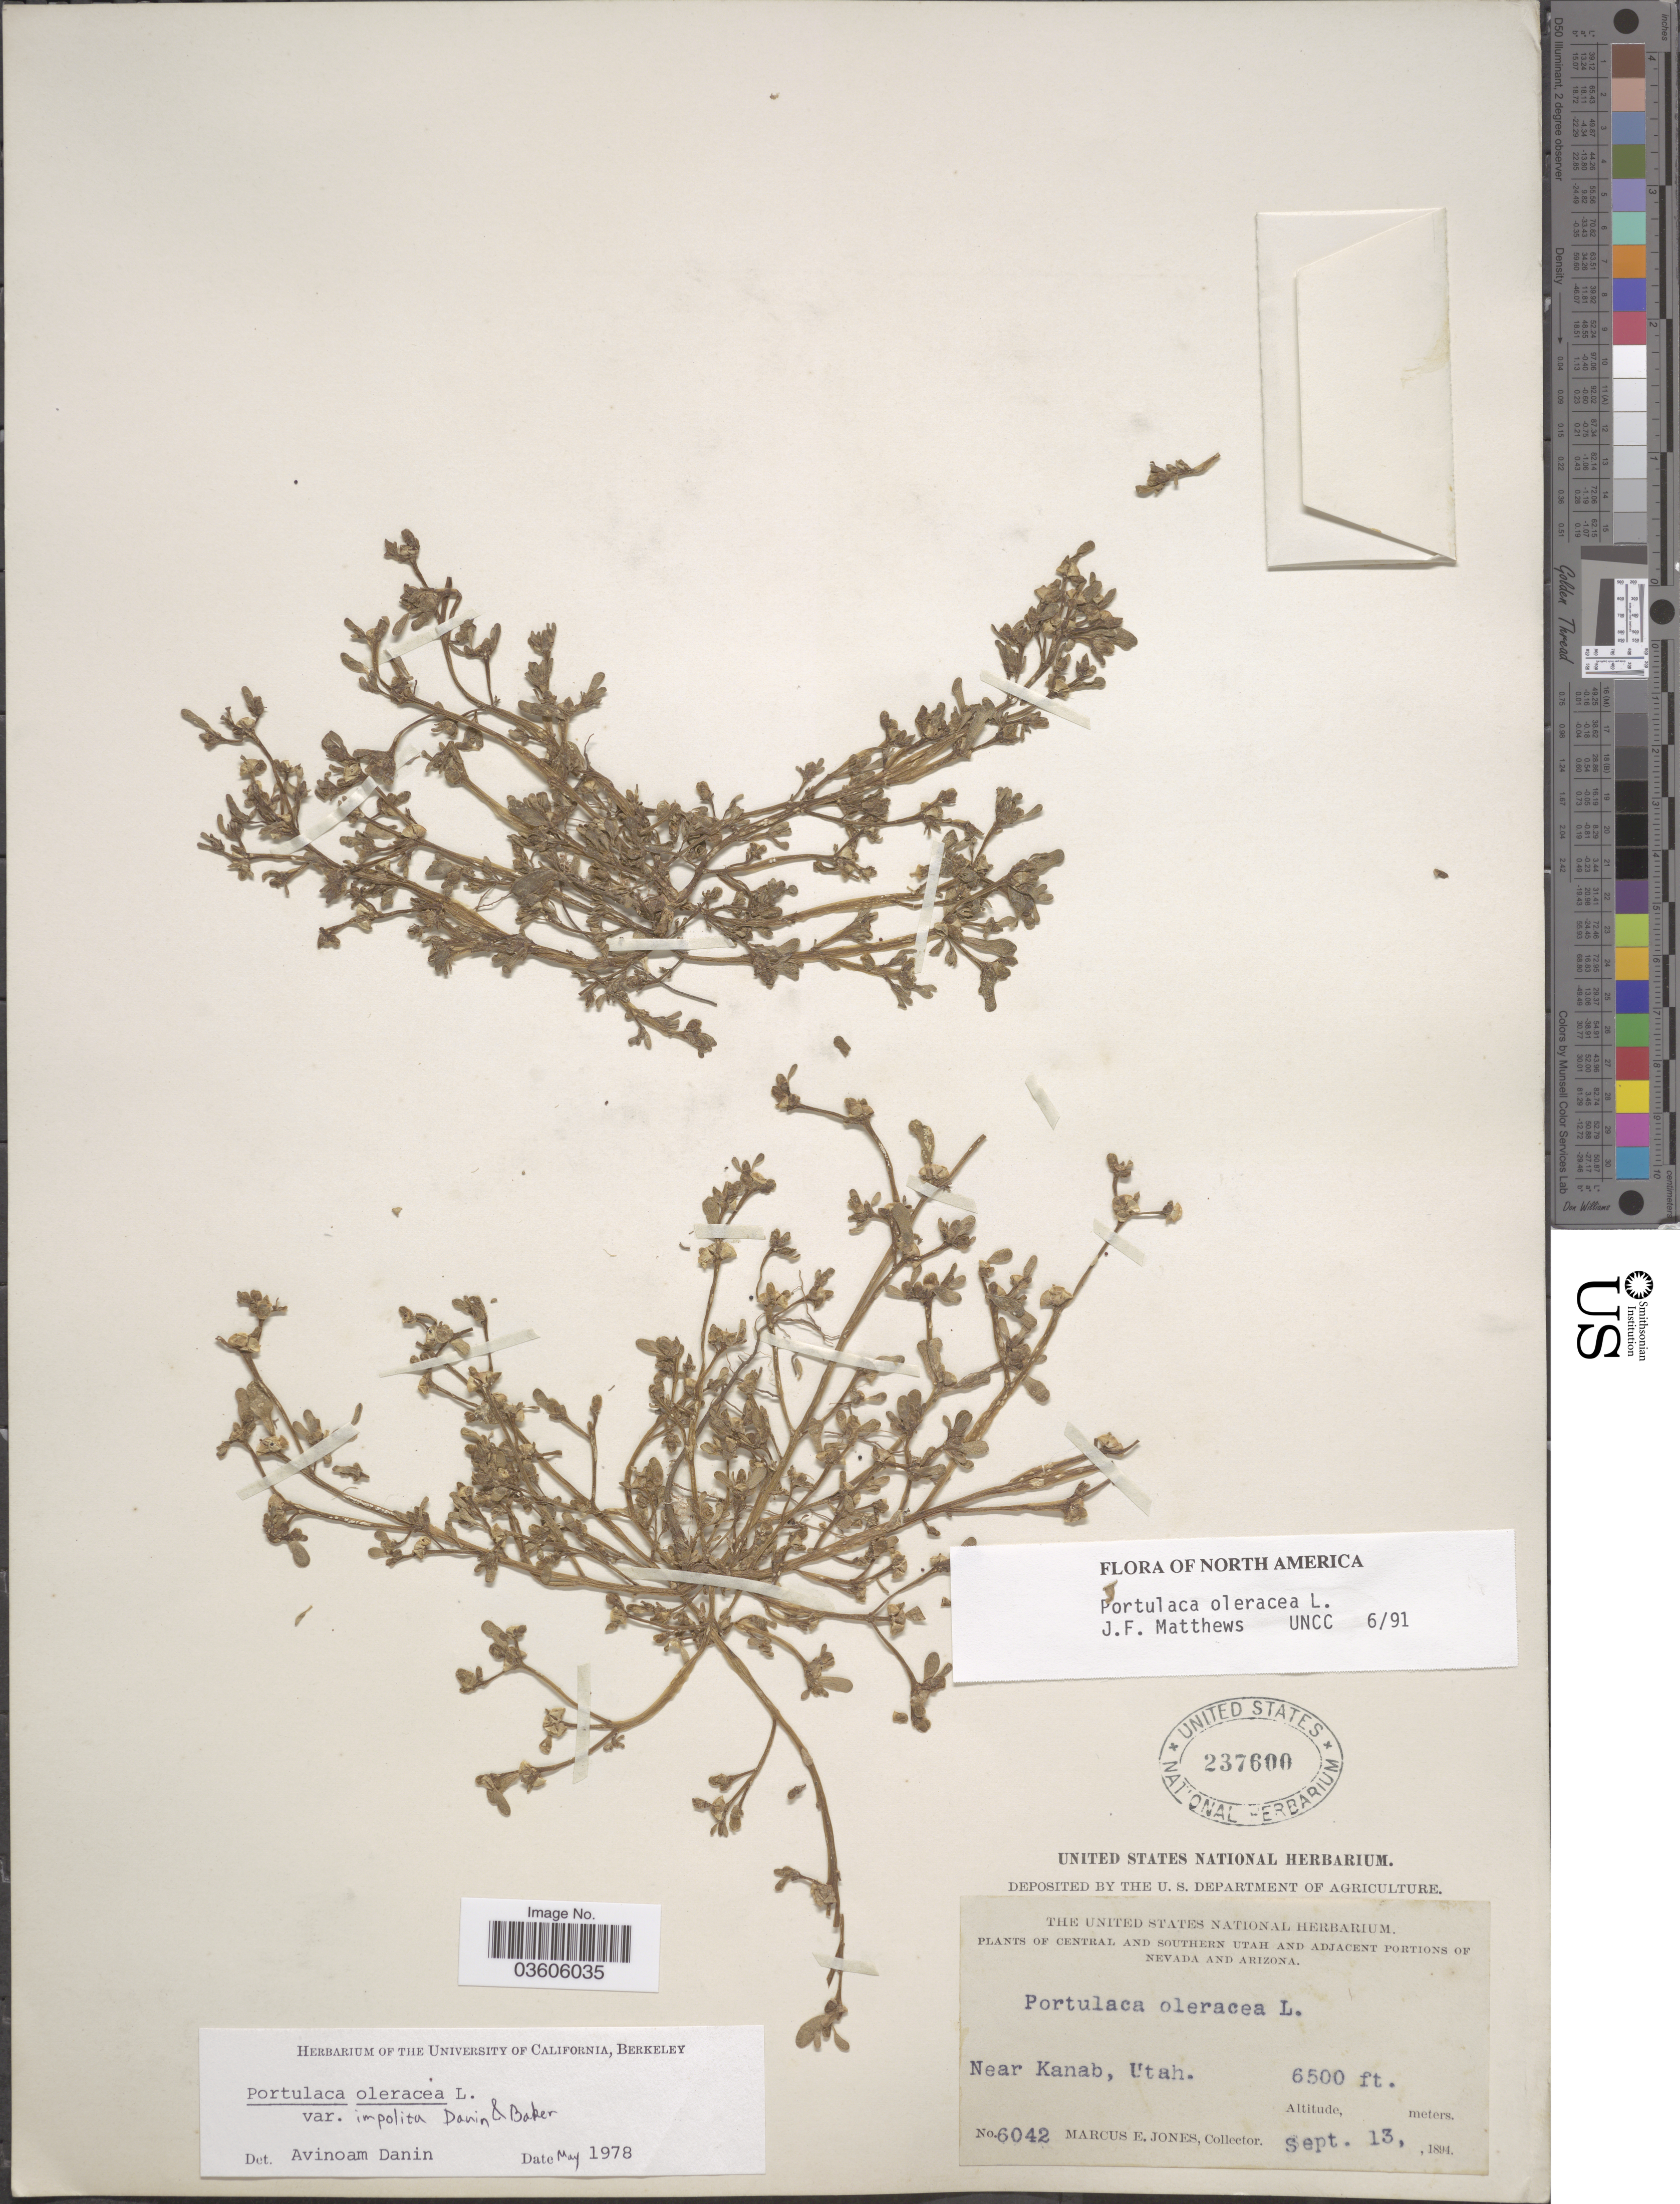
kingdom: Plantae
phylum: Tracheophyta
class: Magnoliopsida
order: Caryophyllales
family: Portulacaceae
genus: Portulaca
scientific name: Portulaca oleracea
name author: L.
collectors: M. E. Jones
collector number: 6042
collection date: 1894-09-13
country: United States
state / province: Utah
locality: Central and southern Utah. Near Kanab.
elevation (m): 1981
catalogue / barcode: US 237600